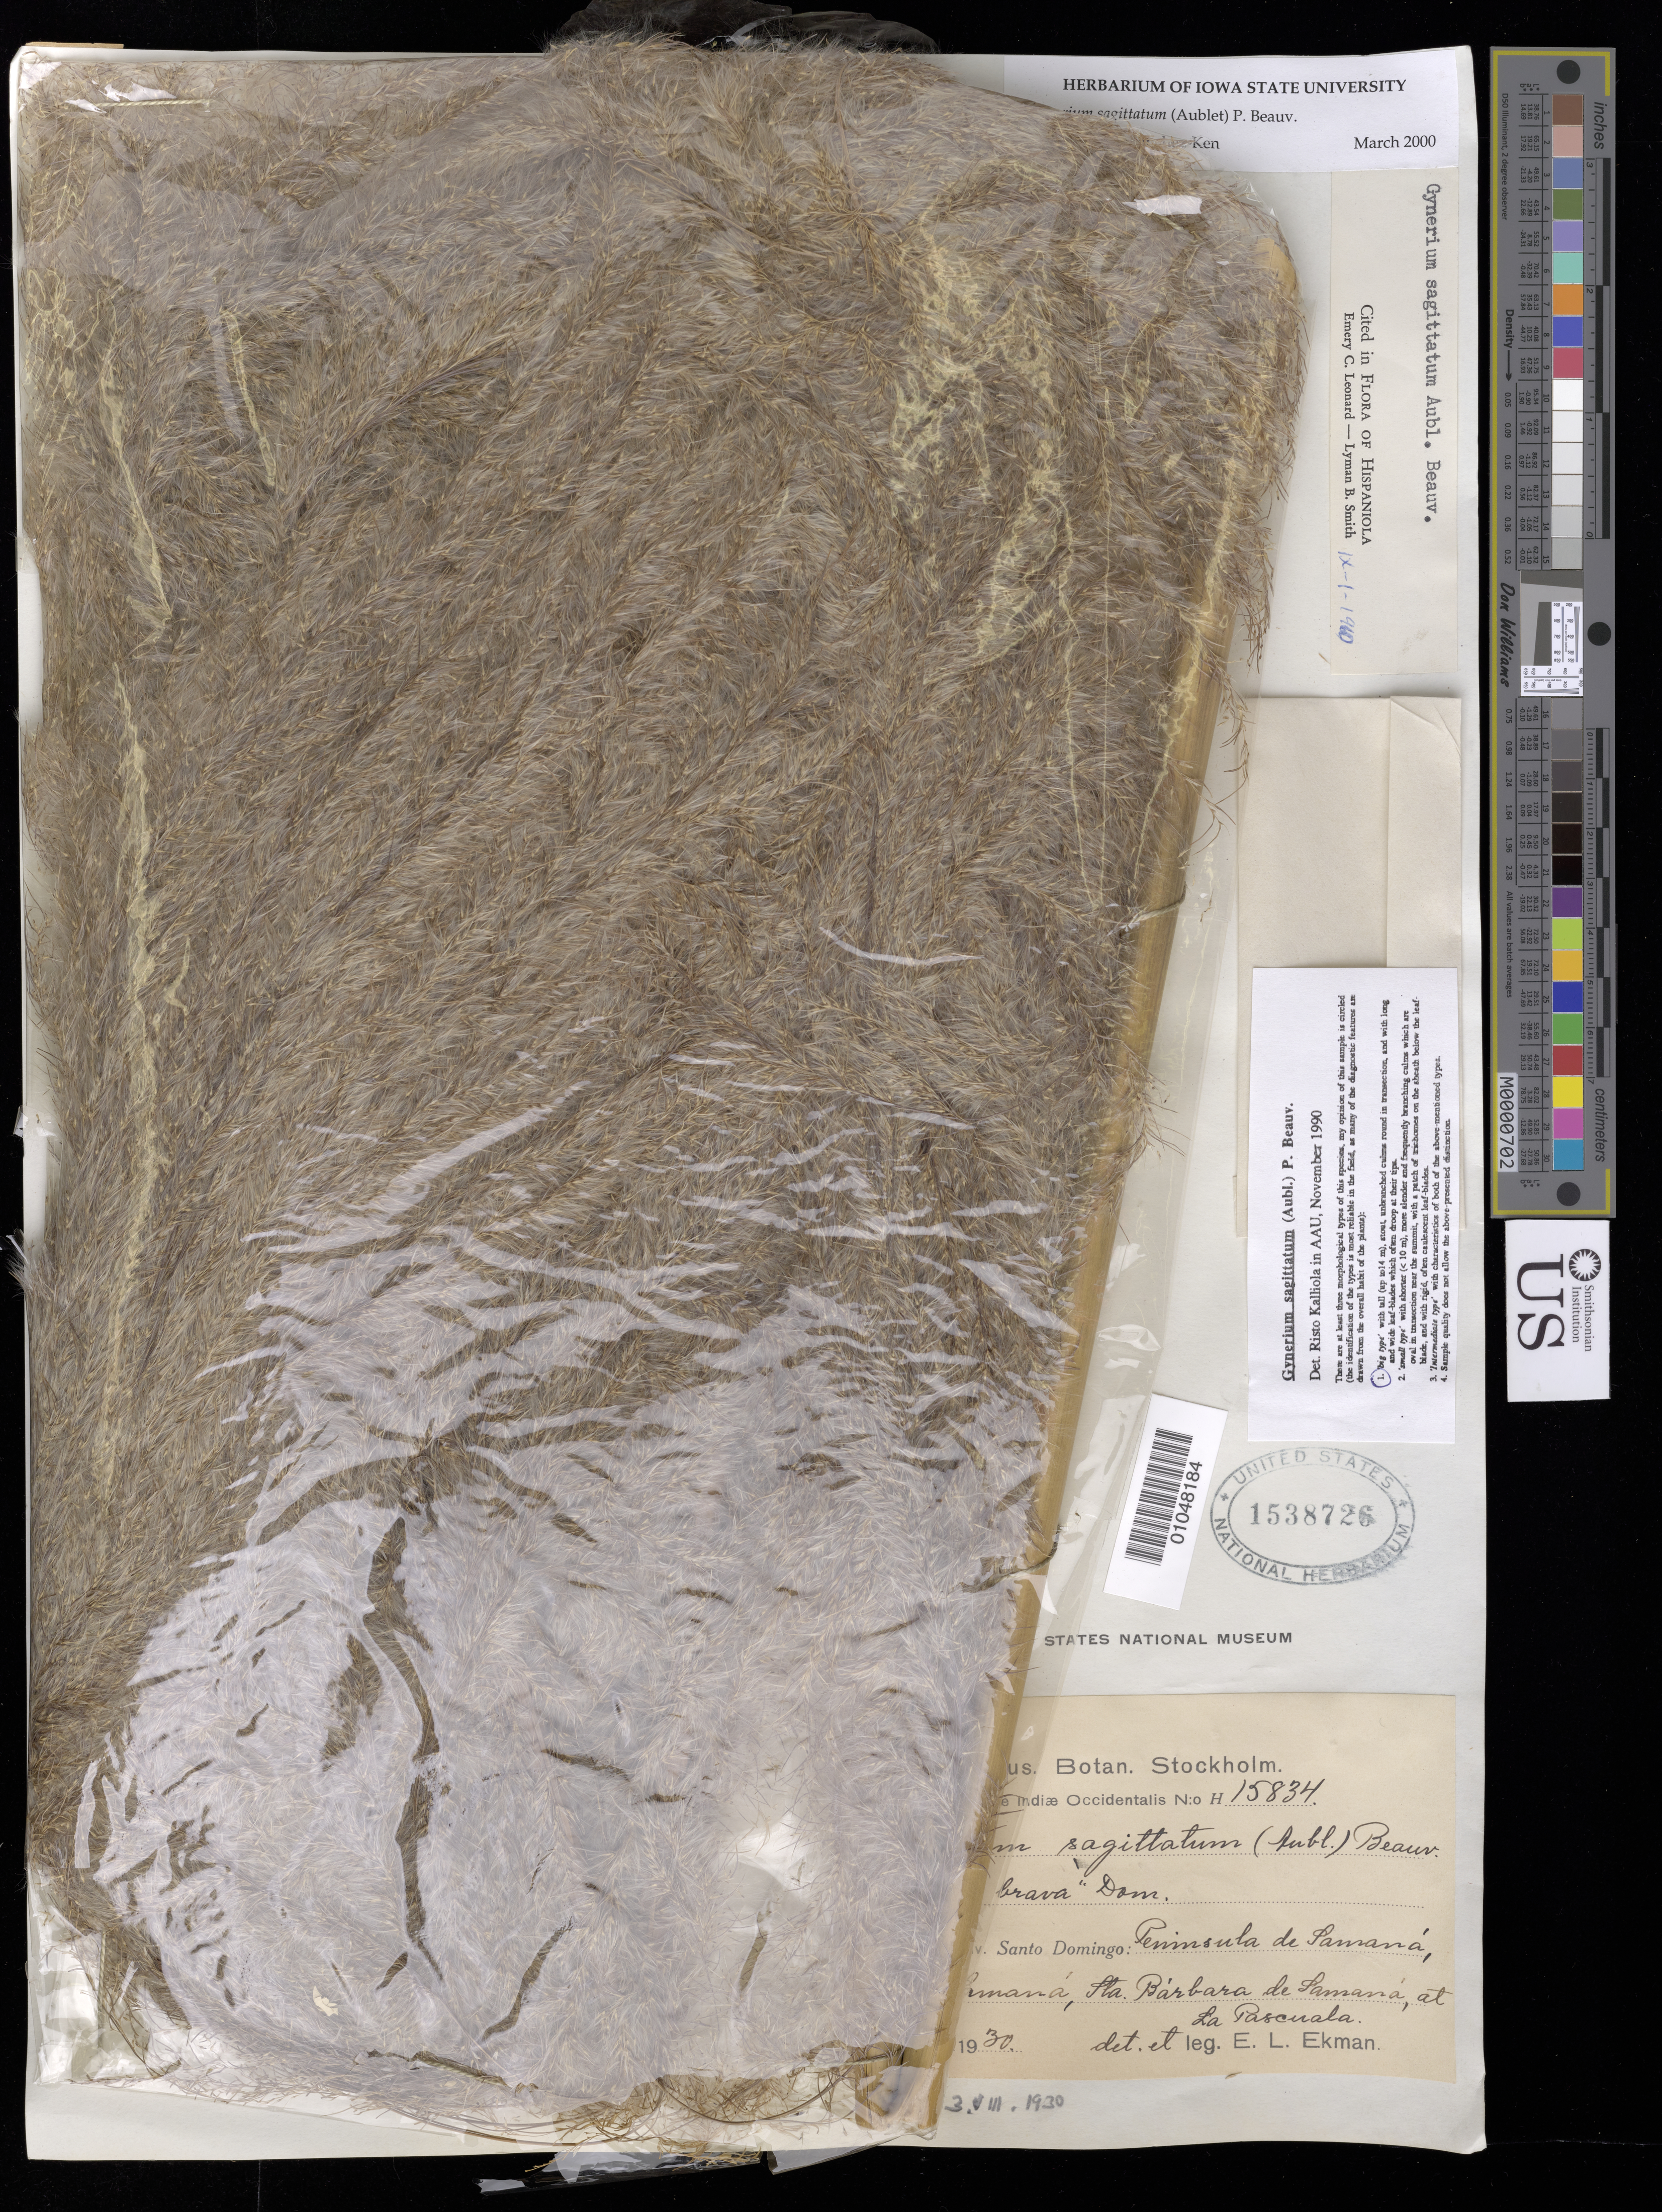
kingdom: Plantae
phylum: Tracheophyta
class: Liliopsida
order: Poales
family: Poaceae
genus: Gynerium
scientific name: Gynerium sagittatum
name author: (Aubl.) P. Beauv.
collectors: E. L. Ekman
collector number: H 15834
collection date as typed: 03 Aug 1930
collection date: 1930-08-03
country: Dominican Republic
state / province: Samaná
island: Hispaniola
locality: Peninsula de Samana, Sta. Barbara de Samana, at La Pascuala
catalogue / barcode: US 1538726